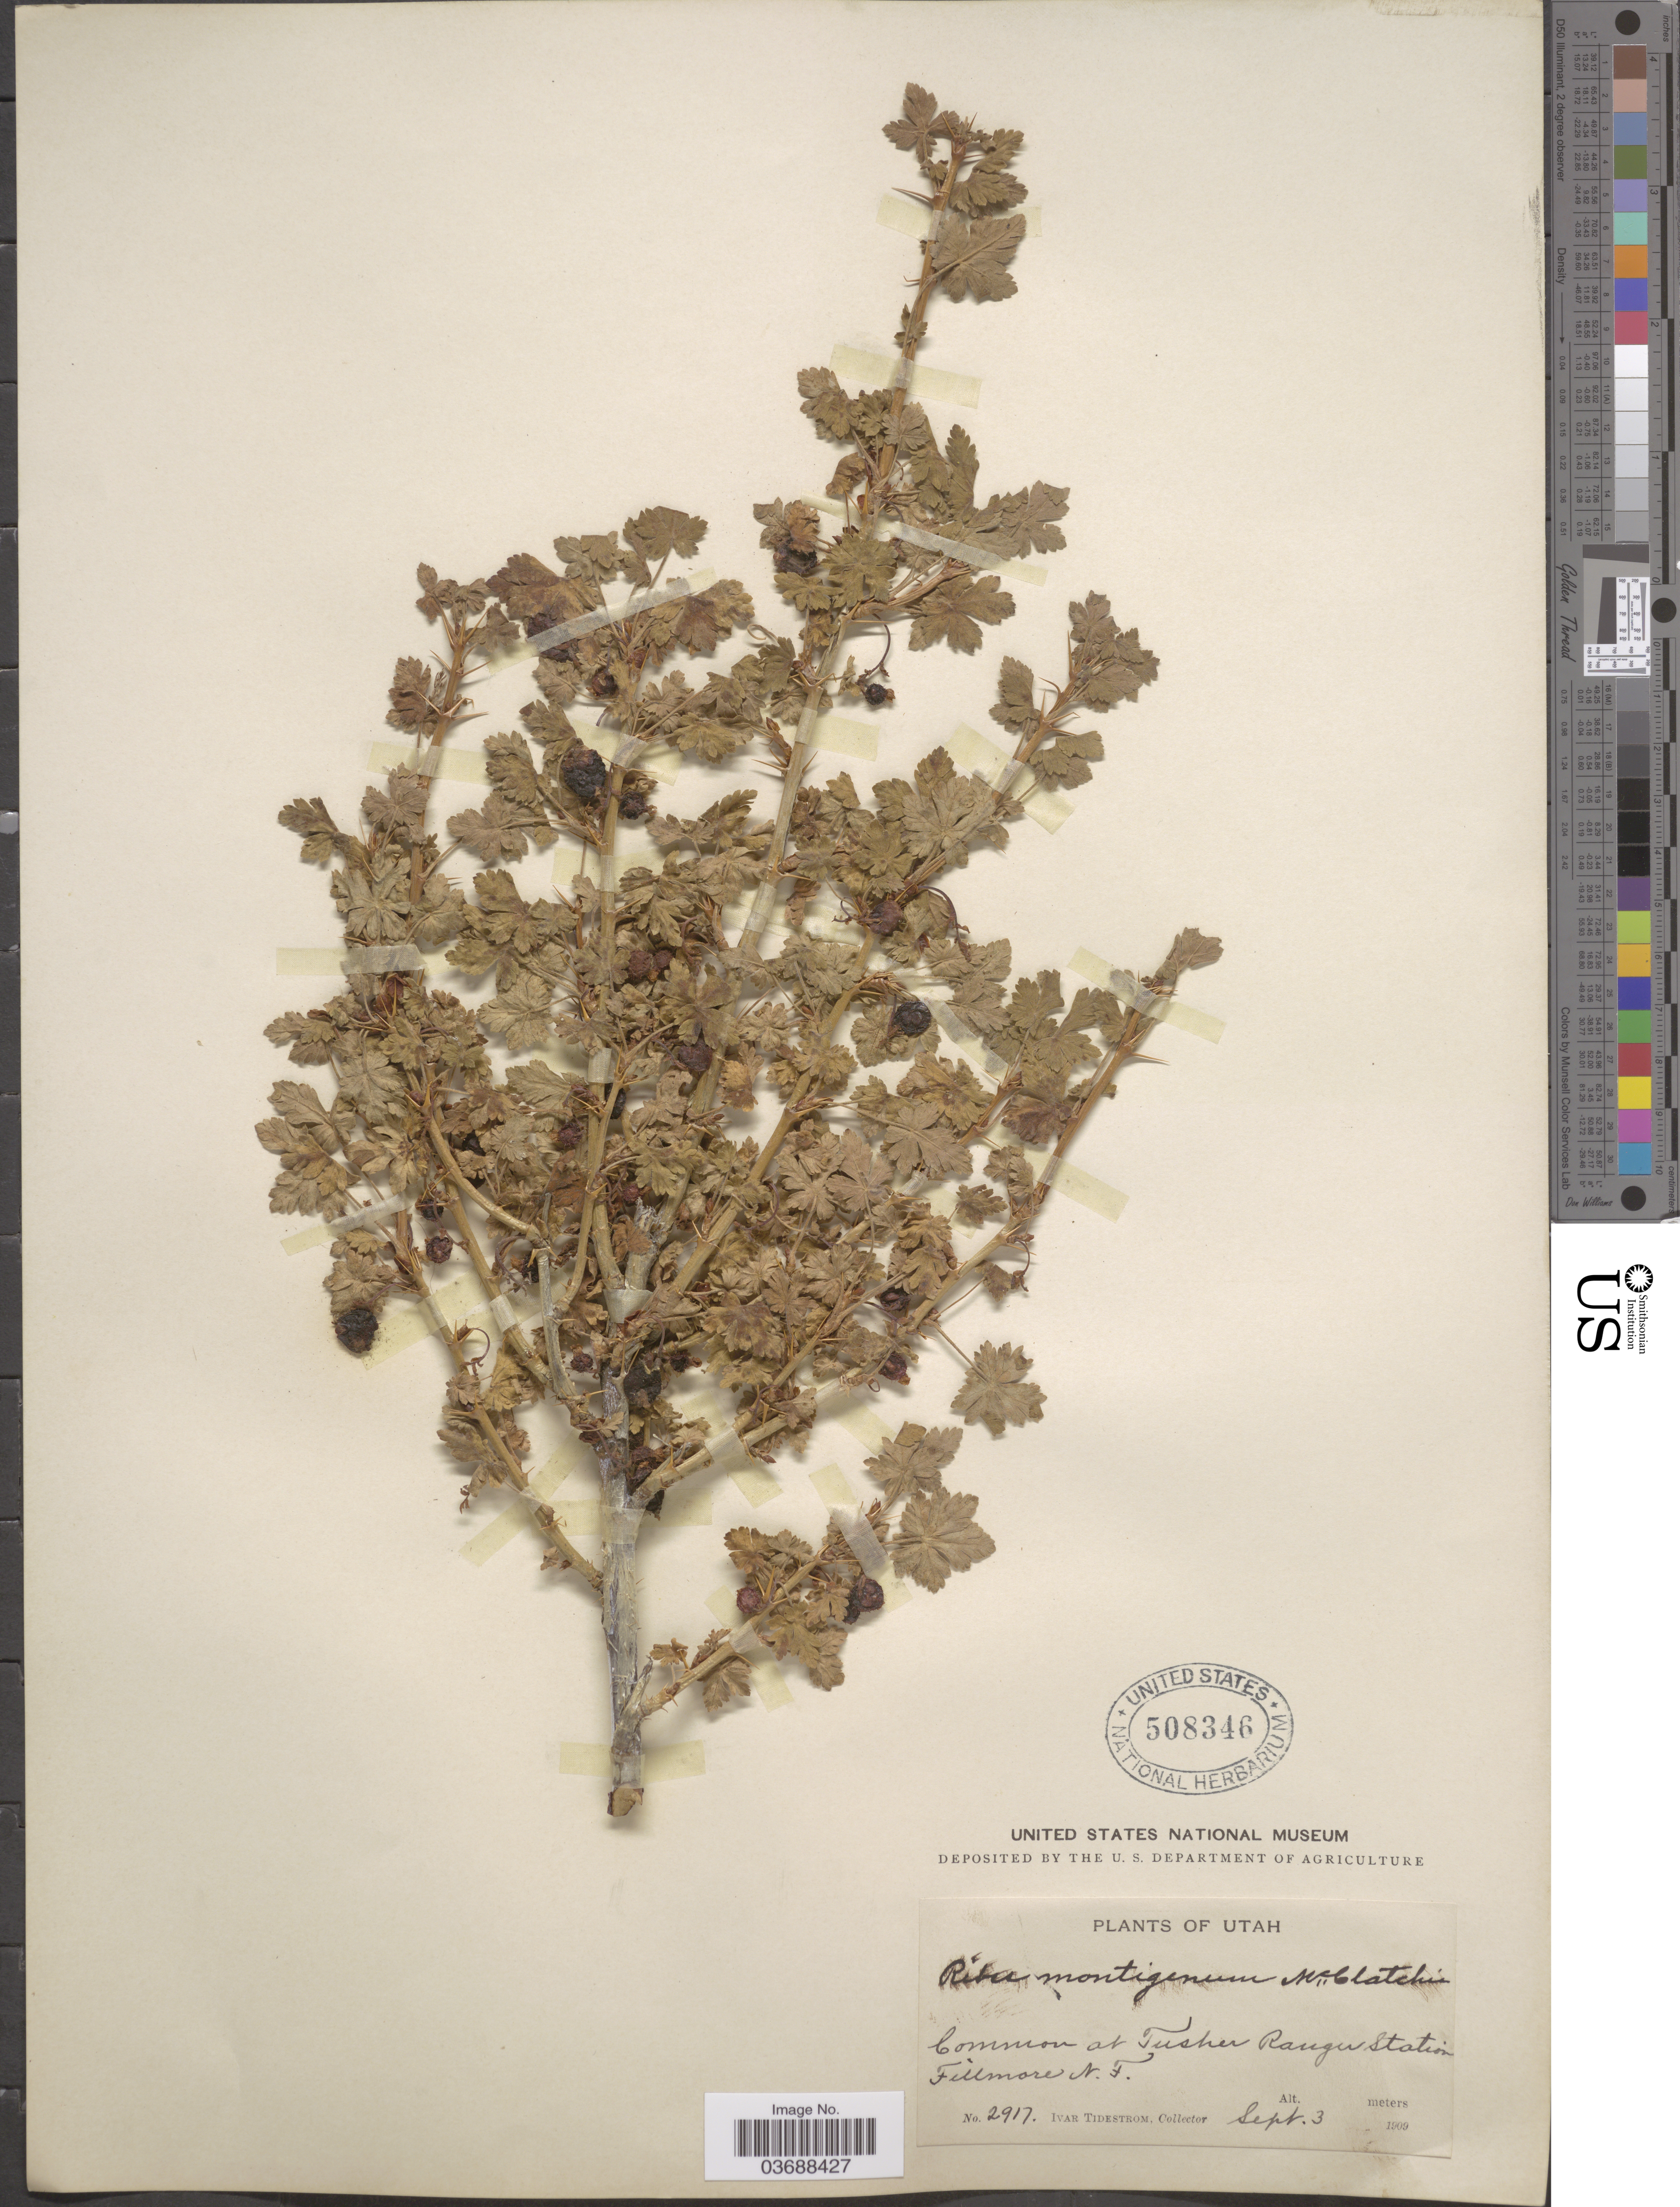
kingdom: Plantae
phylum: Tracheophyta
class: Magnoliopsida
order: Saxifragales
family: Grossulariaceae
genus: Ribes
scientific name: Ribes montigenum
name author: McClatchie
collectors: I. F. Tidestrom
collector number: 2917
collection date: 1909-09-03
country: United States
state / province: Utah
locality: Common at Tusher Ranger Station, Fillmore N.F.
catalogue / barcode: US 508346